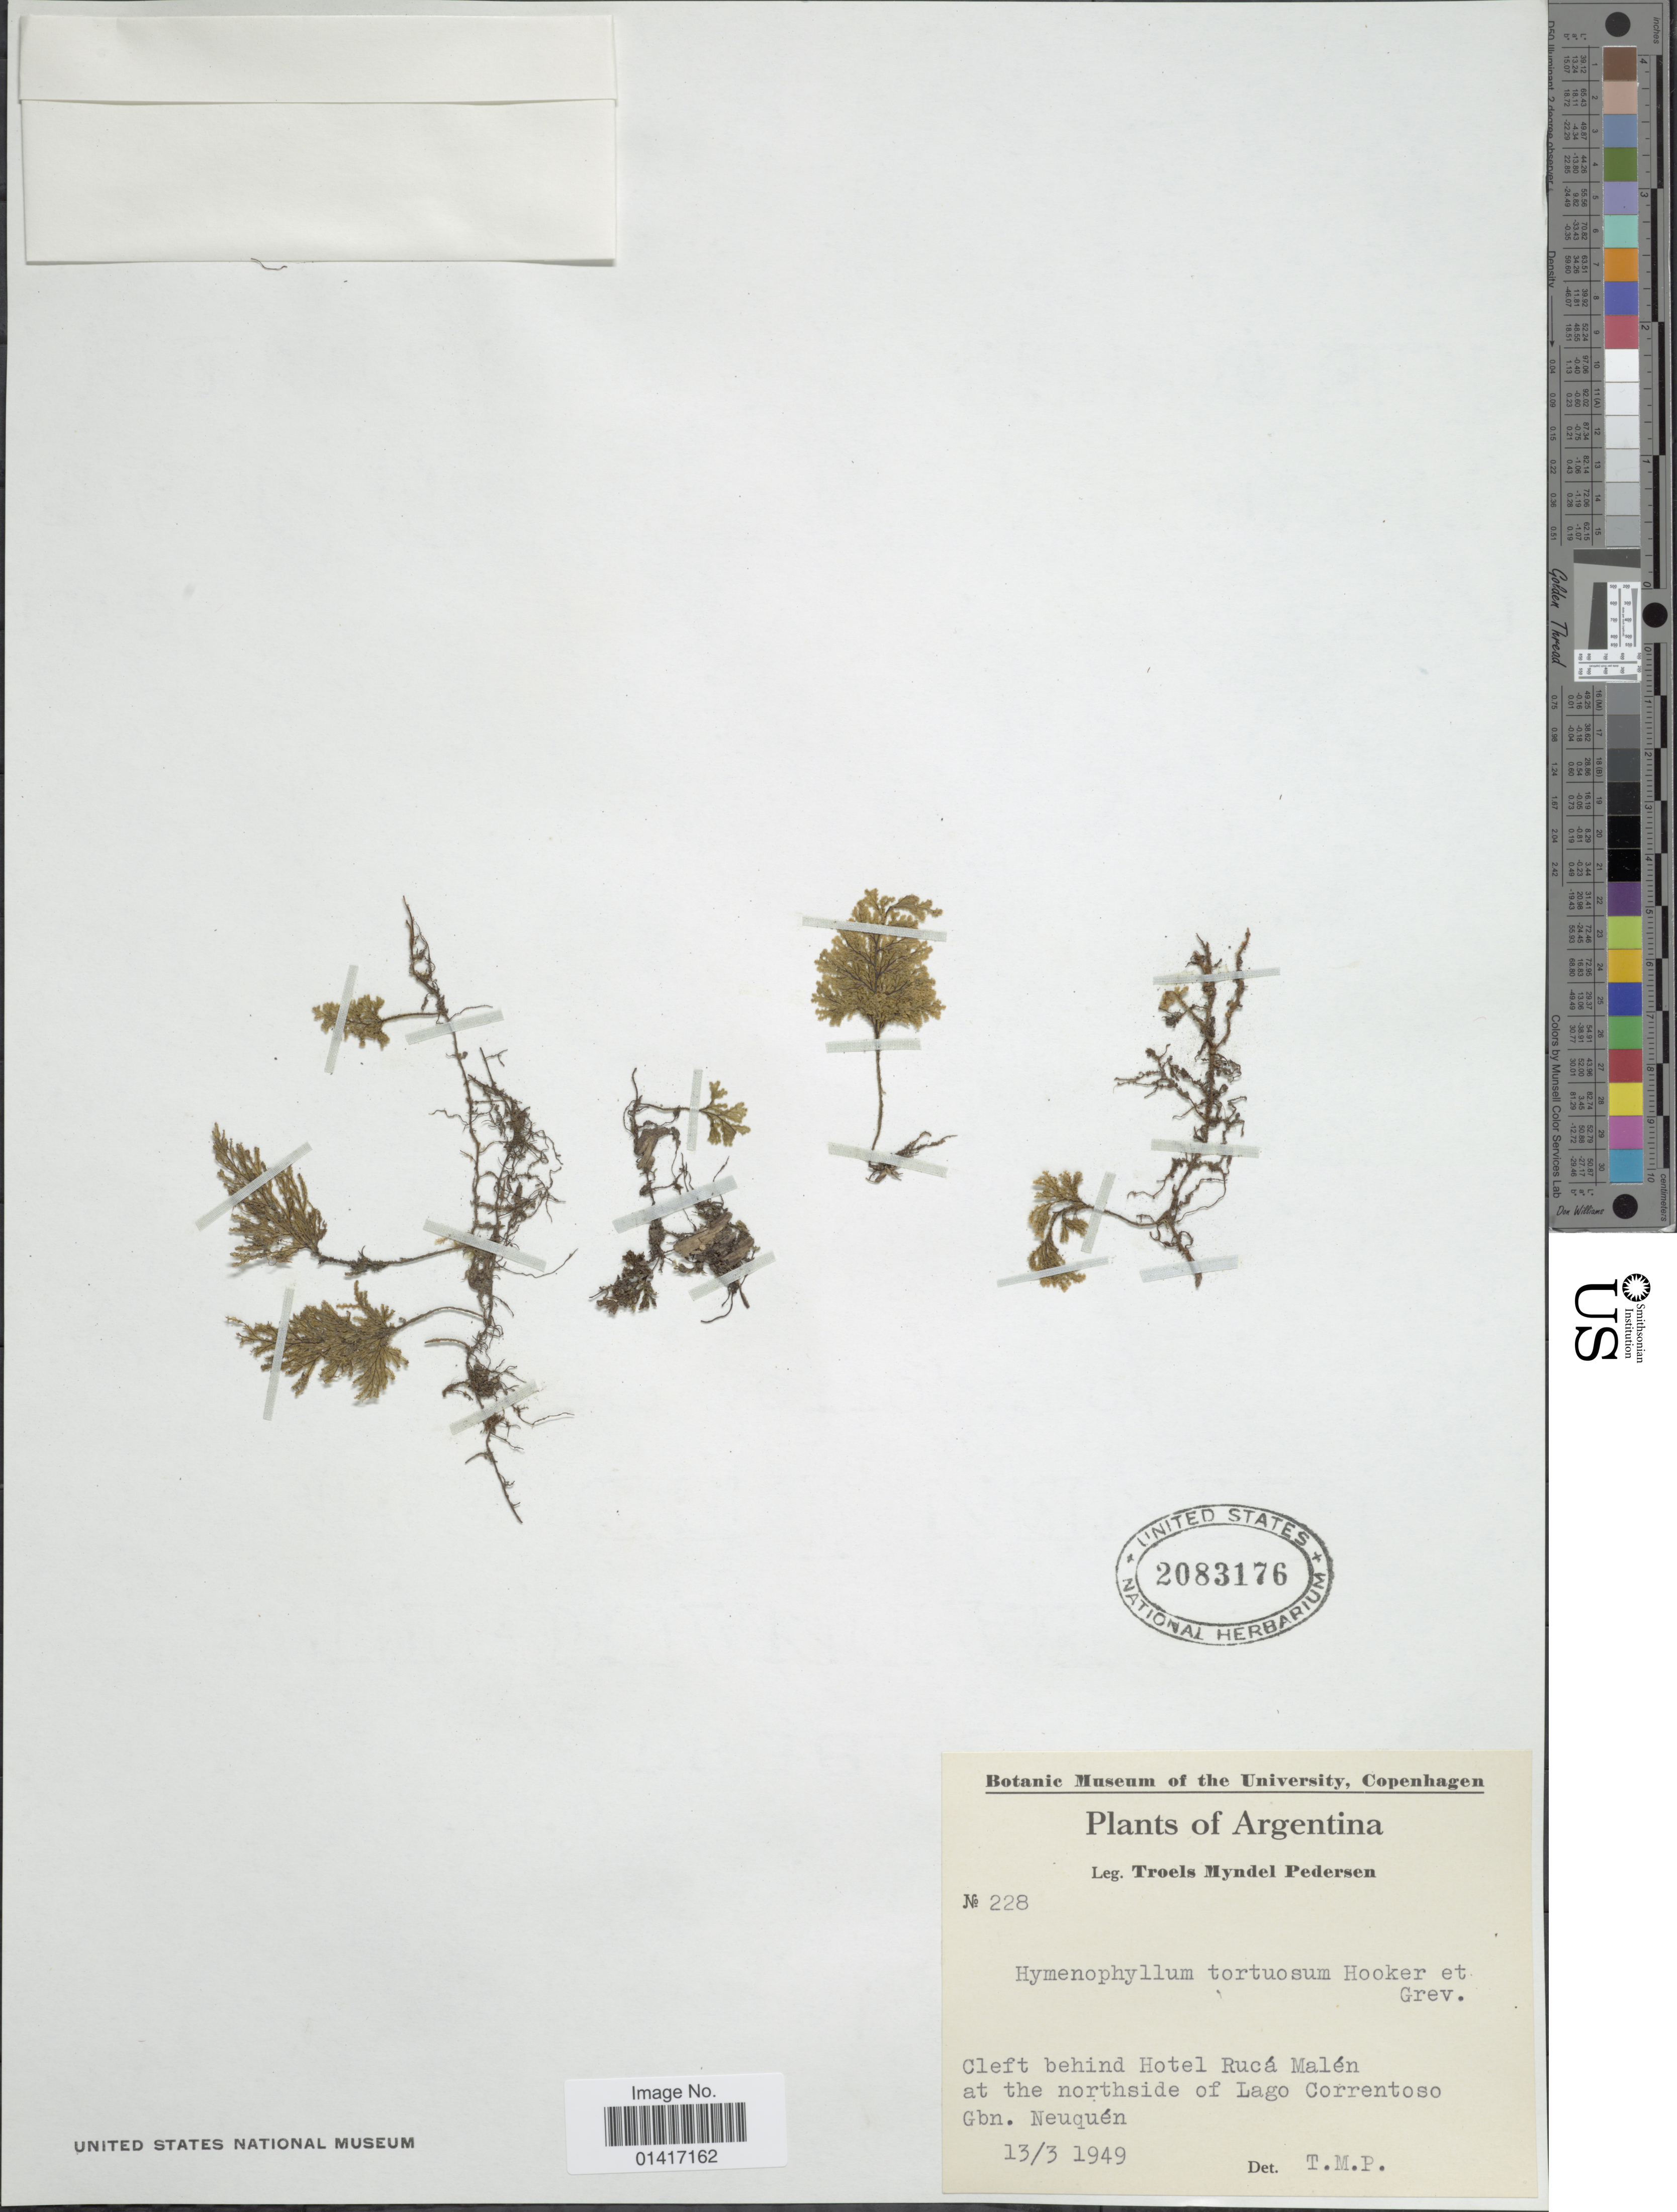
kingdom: Plantae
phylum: Tracheophyta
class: Polypodiopsida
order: Hymenophyllales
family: Hymenophyllaceae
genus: Hymenophyllum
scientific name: Hymenophyllum tortuosum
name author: Hook. & Grev.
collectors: T. Pederson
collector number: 228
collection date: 1949-03-13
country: Argentina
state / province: Neuquen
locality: Cleft behind Hotel Ruca Malenat the northside of Lago Correntoso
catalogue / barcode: US 2083176